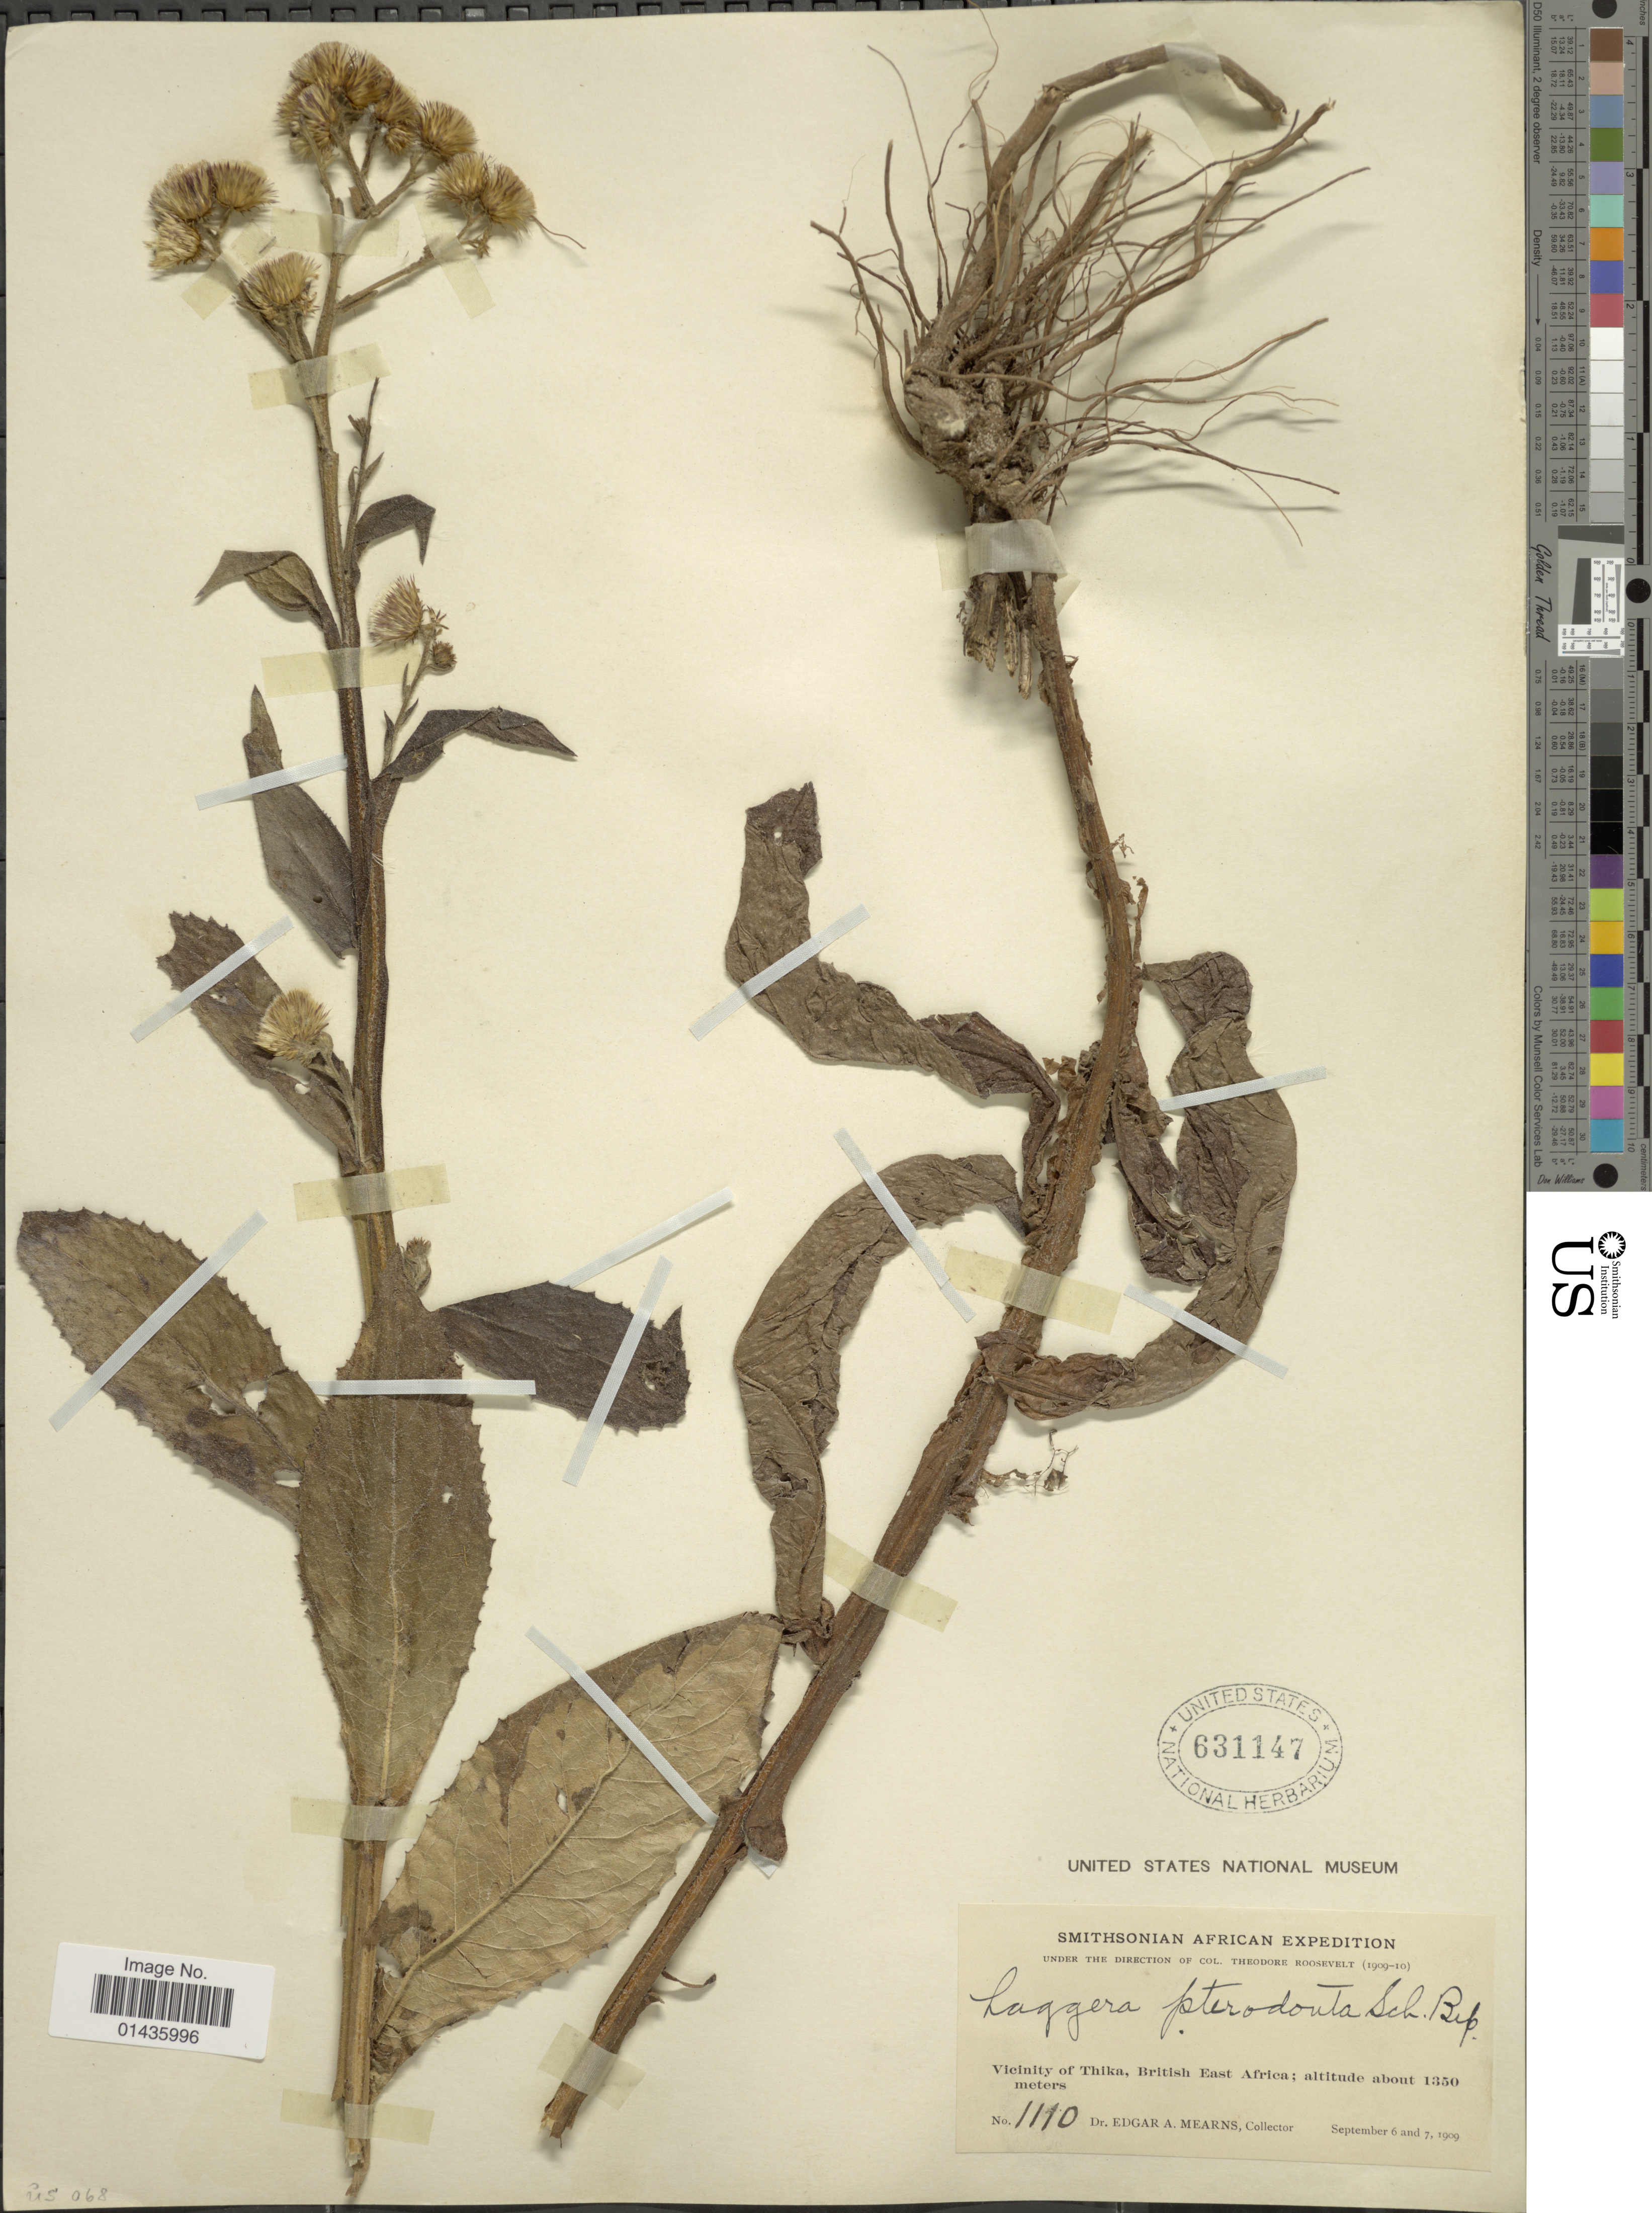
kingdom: Plantae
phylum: Tracheophyta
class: Magnoliopsida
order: Asterales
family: Asteraceae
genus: Laggera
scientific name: Laggera perrottetiana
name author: DC.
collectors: E. A. Mearns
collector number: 1110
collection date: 1909-09-06/1909-09-07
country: Kenya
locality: Vicinity of Thika, British East Africa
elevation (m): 1350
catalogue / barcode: US 631147